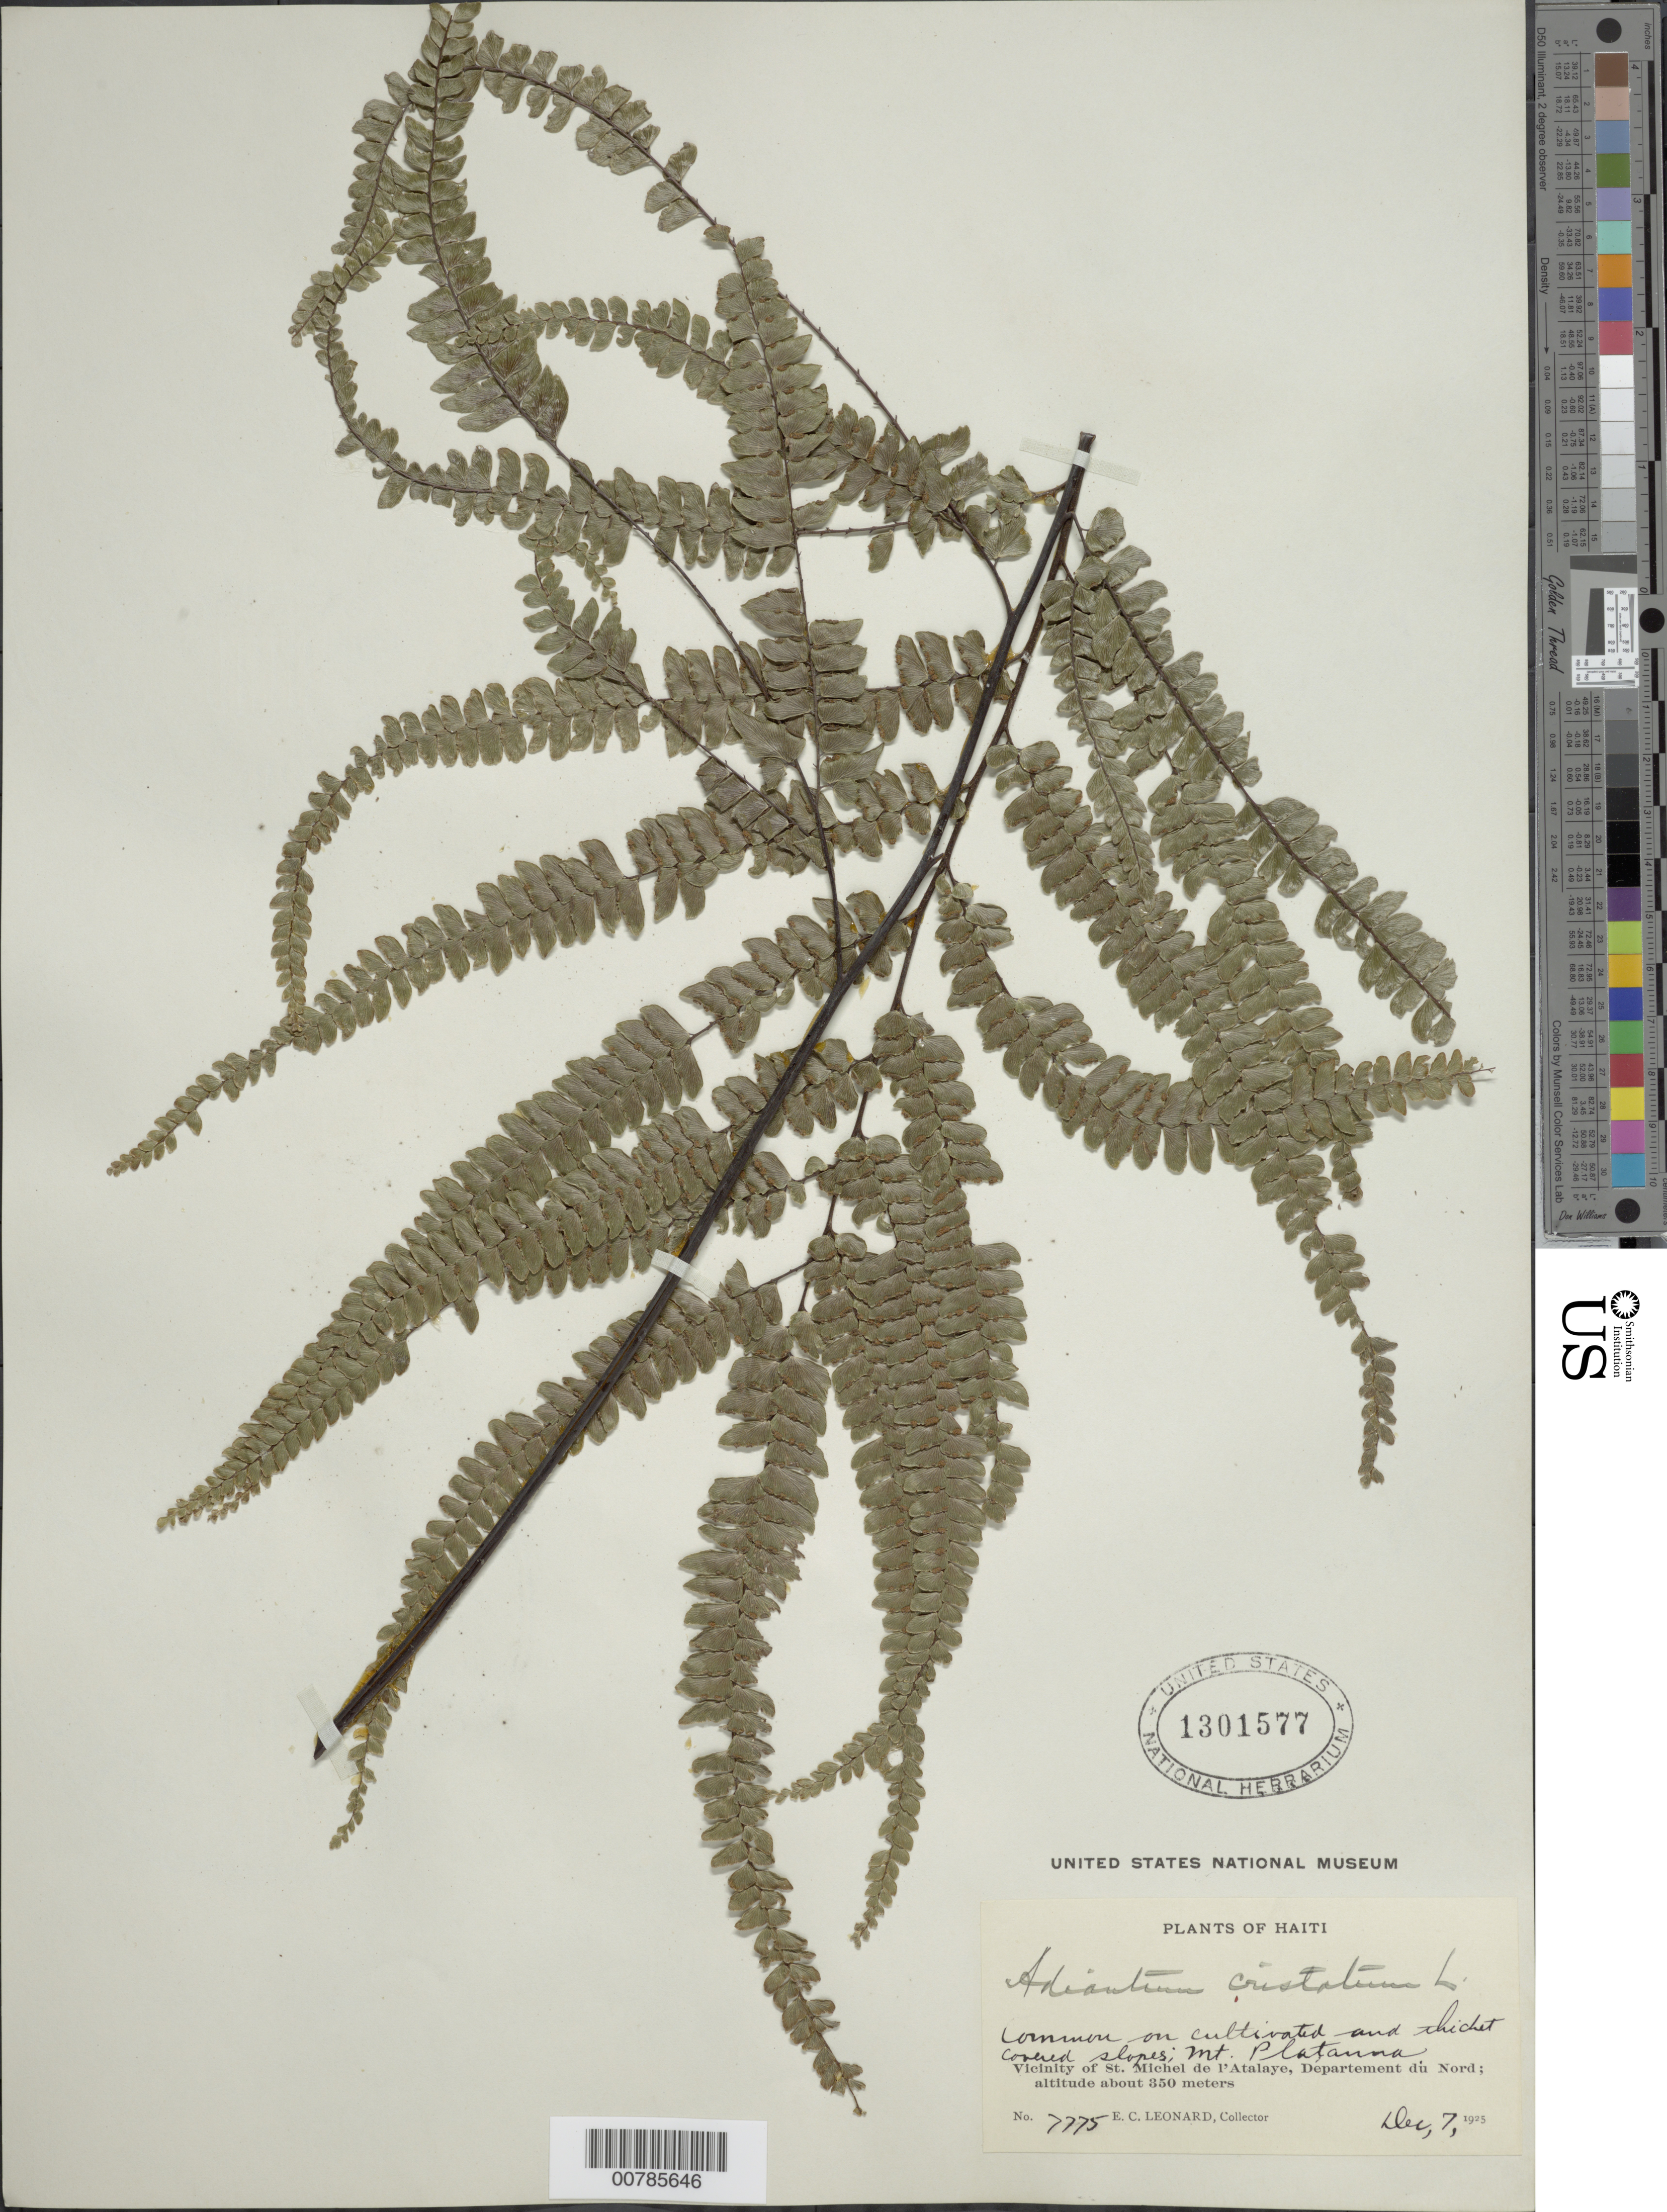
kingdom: Plantae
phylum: Tracheophyta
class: Polypodiopsida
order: Polypodiales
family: Pteridaceae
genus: Adiantum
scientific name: Adiantum pyramidale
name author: (L.) Willd.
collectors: E. C. Leonard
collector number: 7775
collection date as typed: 07 Dec 1925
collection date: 1925-12-07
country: Haiti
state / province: Nord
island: Hispaniola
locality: St. Michel de l'Atalaye, Mt. Platanna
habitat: On cultivated and thicket covered slopes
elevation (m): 350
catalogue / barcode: US 1301577